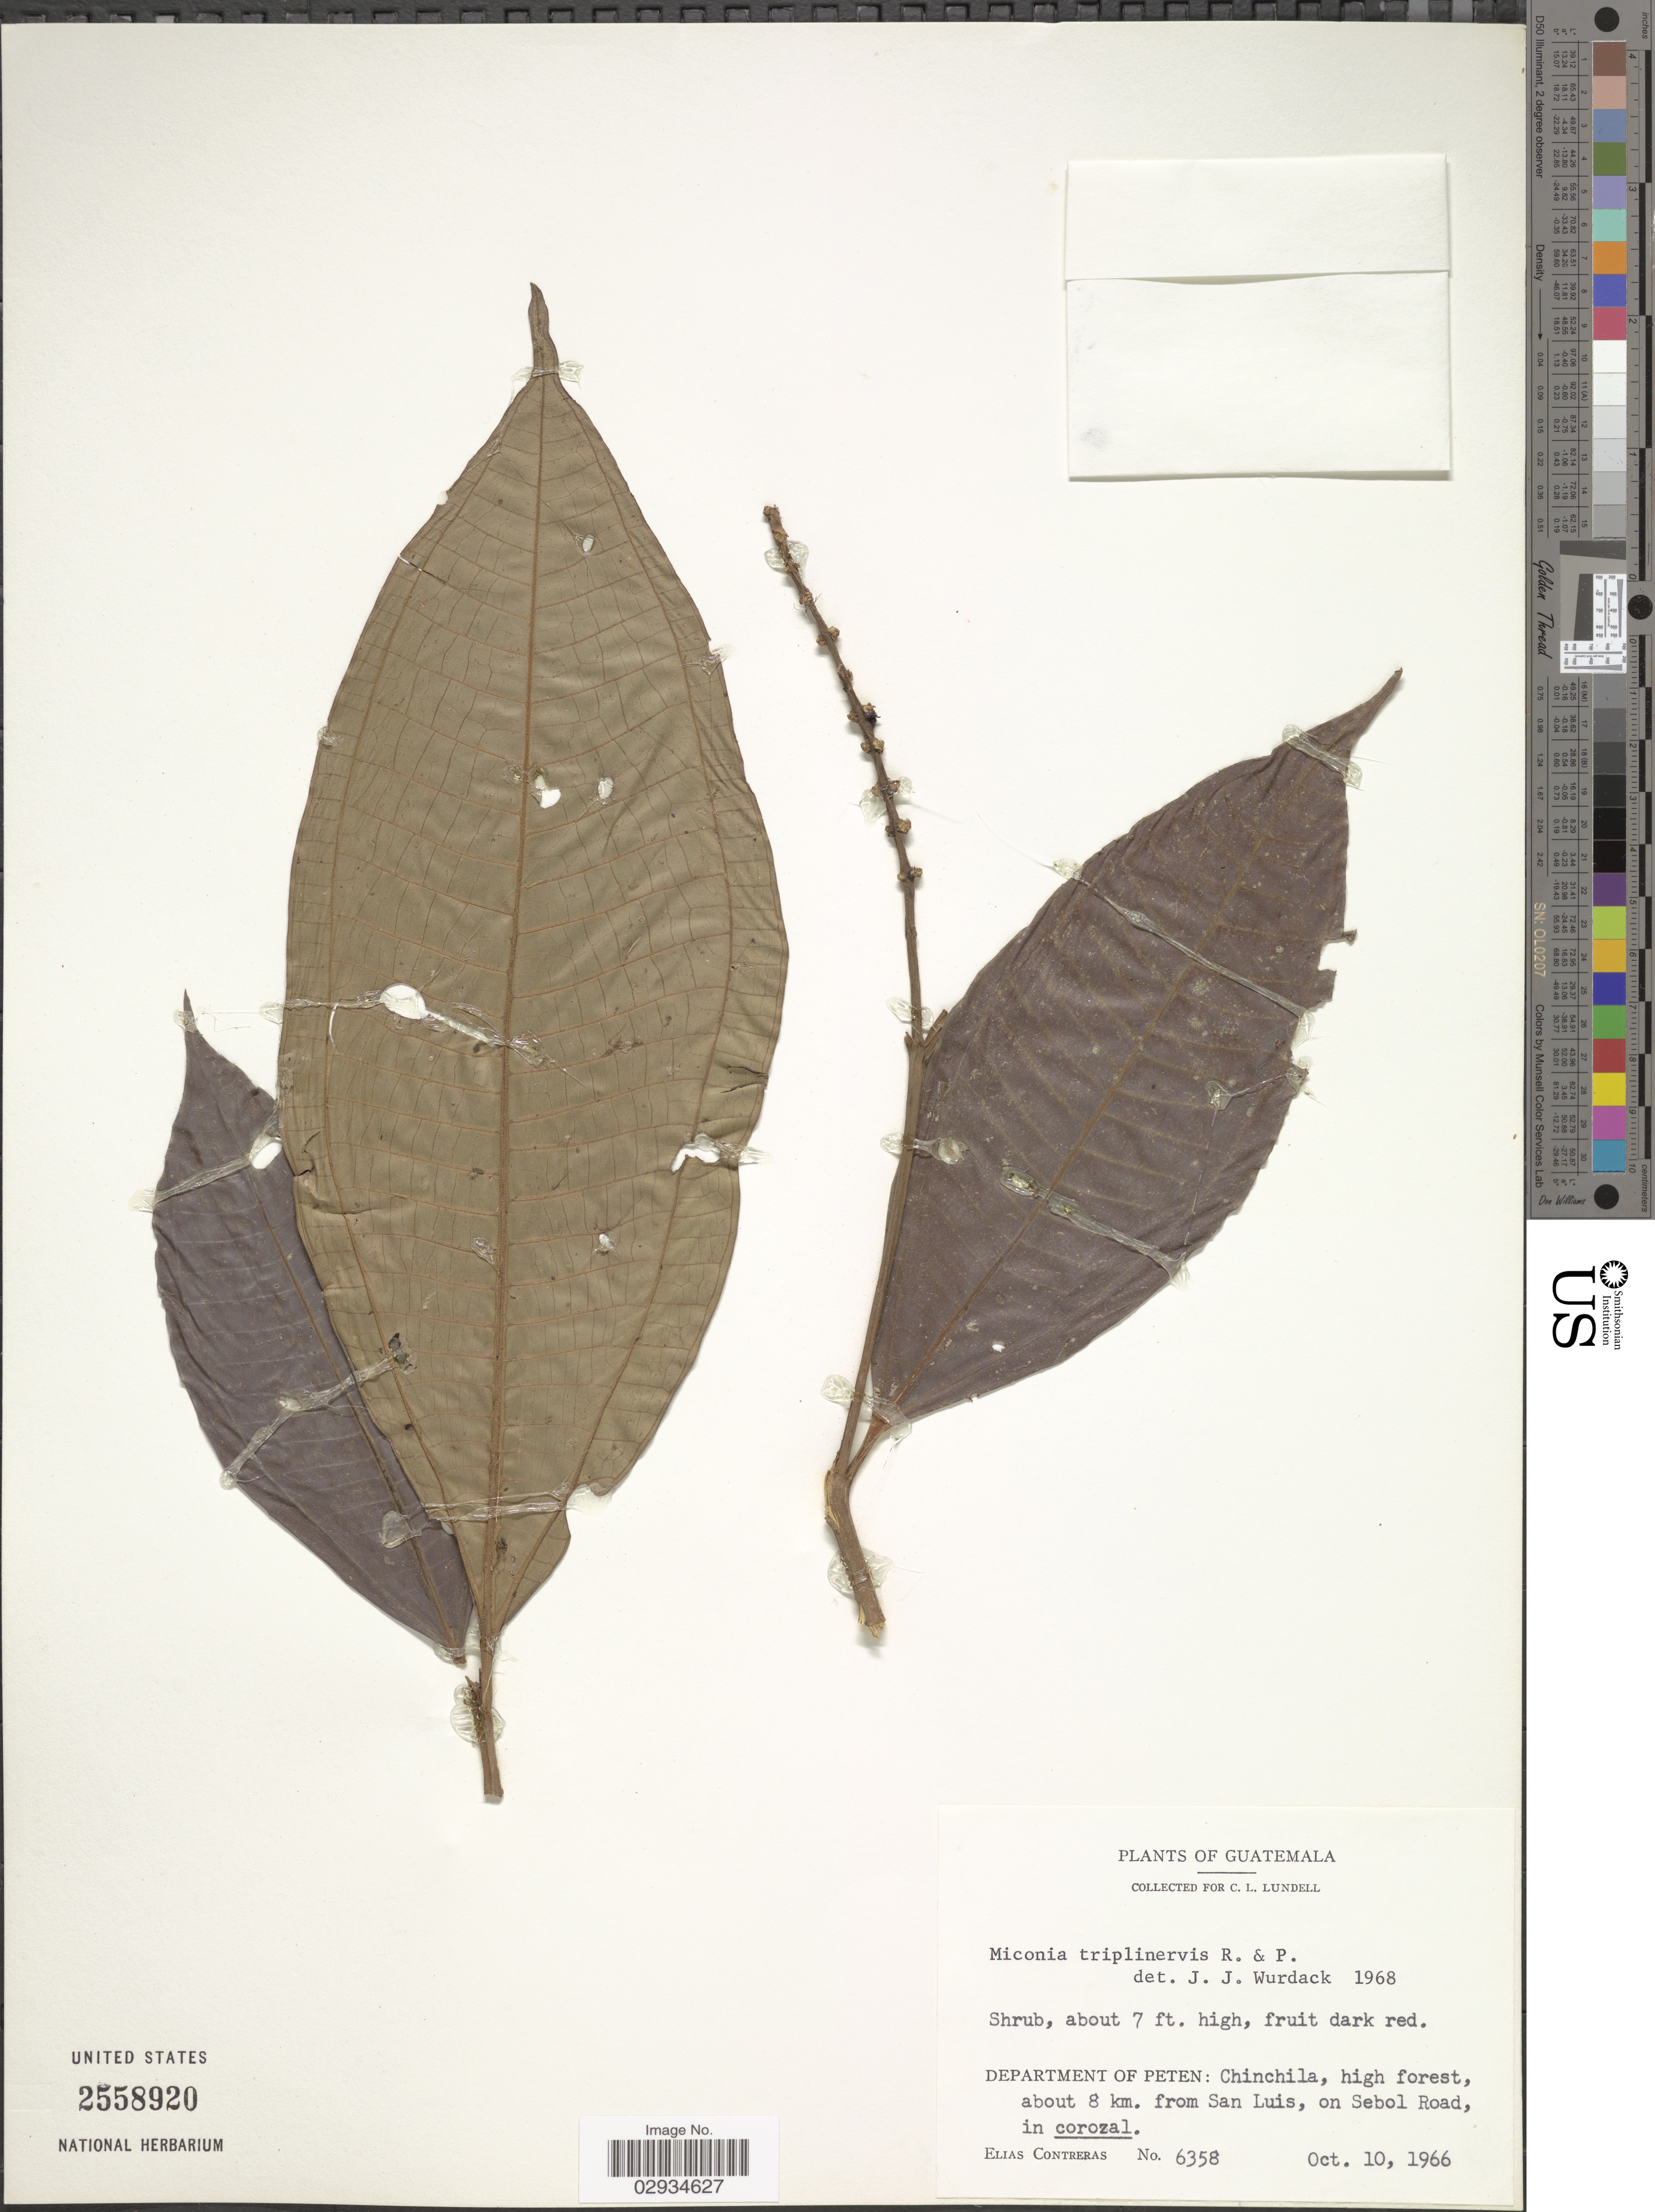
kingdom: Plantae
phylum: Tracheophyta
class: Magnoliopsida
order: Myrtales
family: Melastomataceae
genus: Miconia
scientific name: Miconia triplinervis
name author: Ruiz & Pav.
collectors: E. Contreras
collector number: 6358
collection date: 1966-10-10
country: Guatemala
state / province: El Petén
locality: Department of Peten: Chinchila, high forest, about 8 km. from San Luis, on Sebol Road, in corozal.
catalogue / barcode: US 2558920